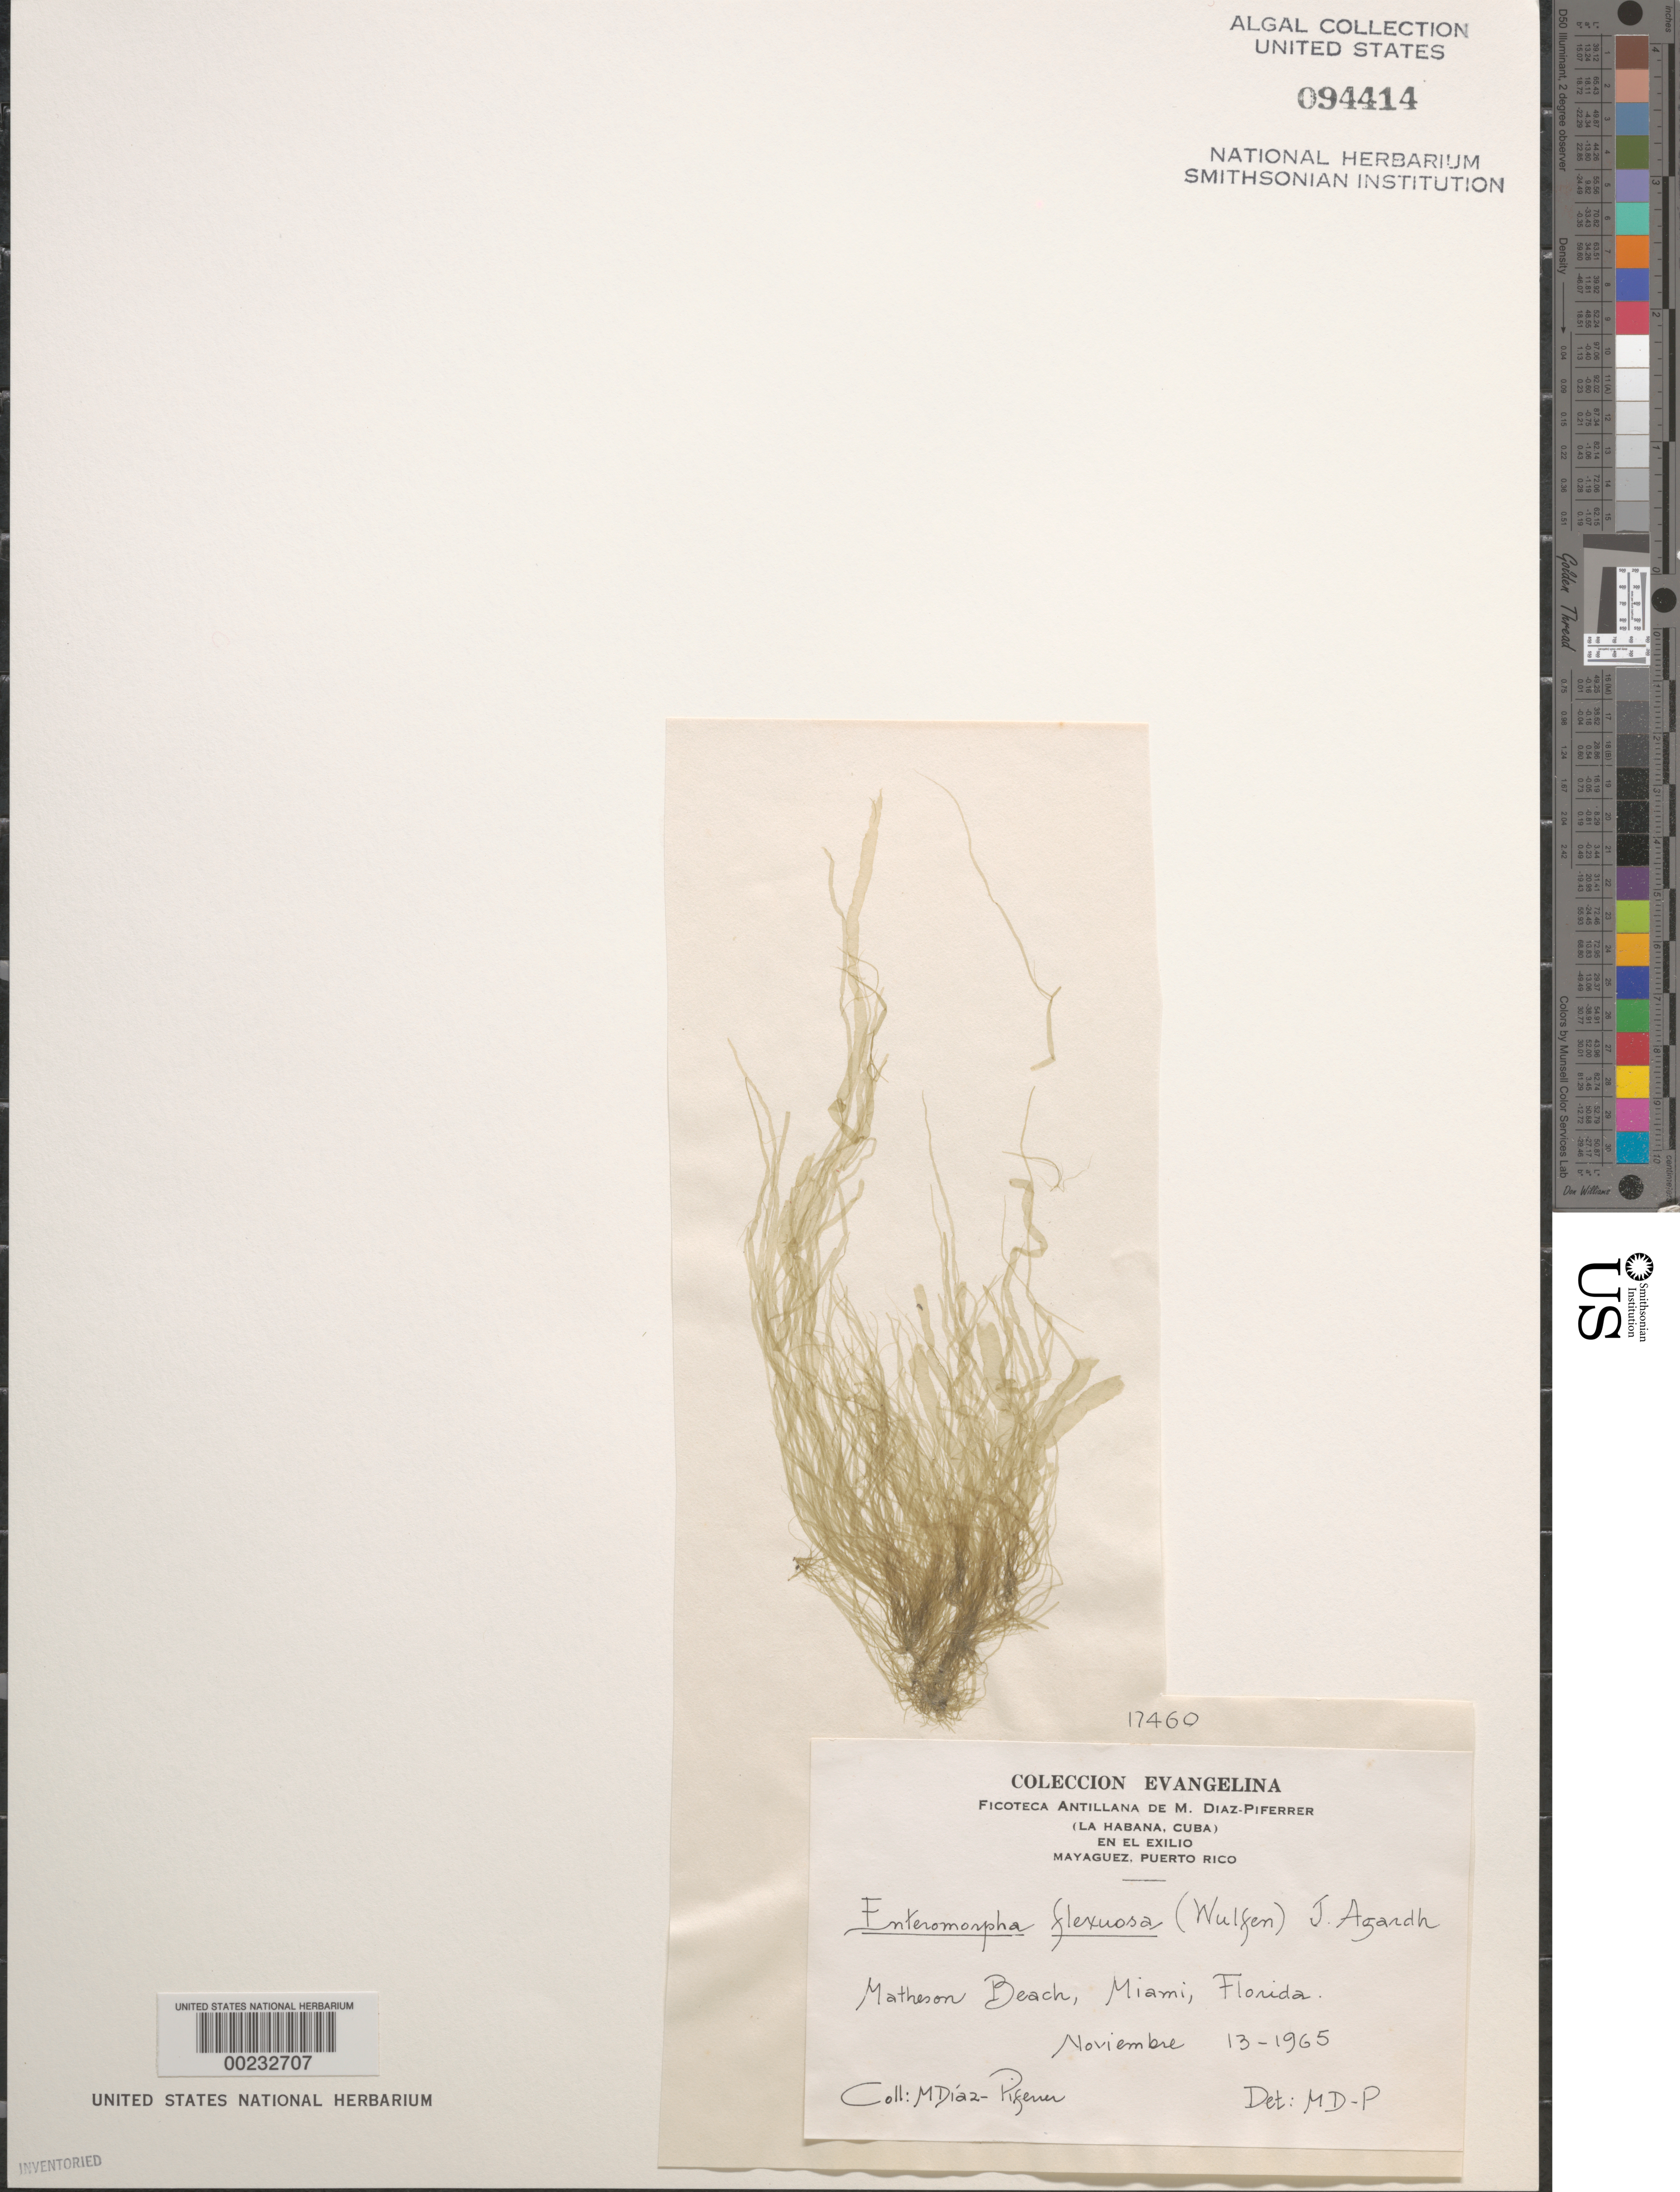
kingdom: Plantae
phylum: Chlorophyta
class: Ulvophyceae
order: Ulvales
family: Ulvaceae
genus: Ulva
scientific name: Ulva flexuosa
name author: Wulfen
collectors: M. Diaz-Piferrer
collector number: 17460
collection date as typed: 13 Nov 1965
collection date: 1965-11-13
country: United States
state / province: Florida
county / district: Miami-Dade County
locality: Miami, Matheson Beach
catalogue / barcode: US 94414